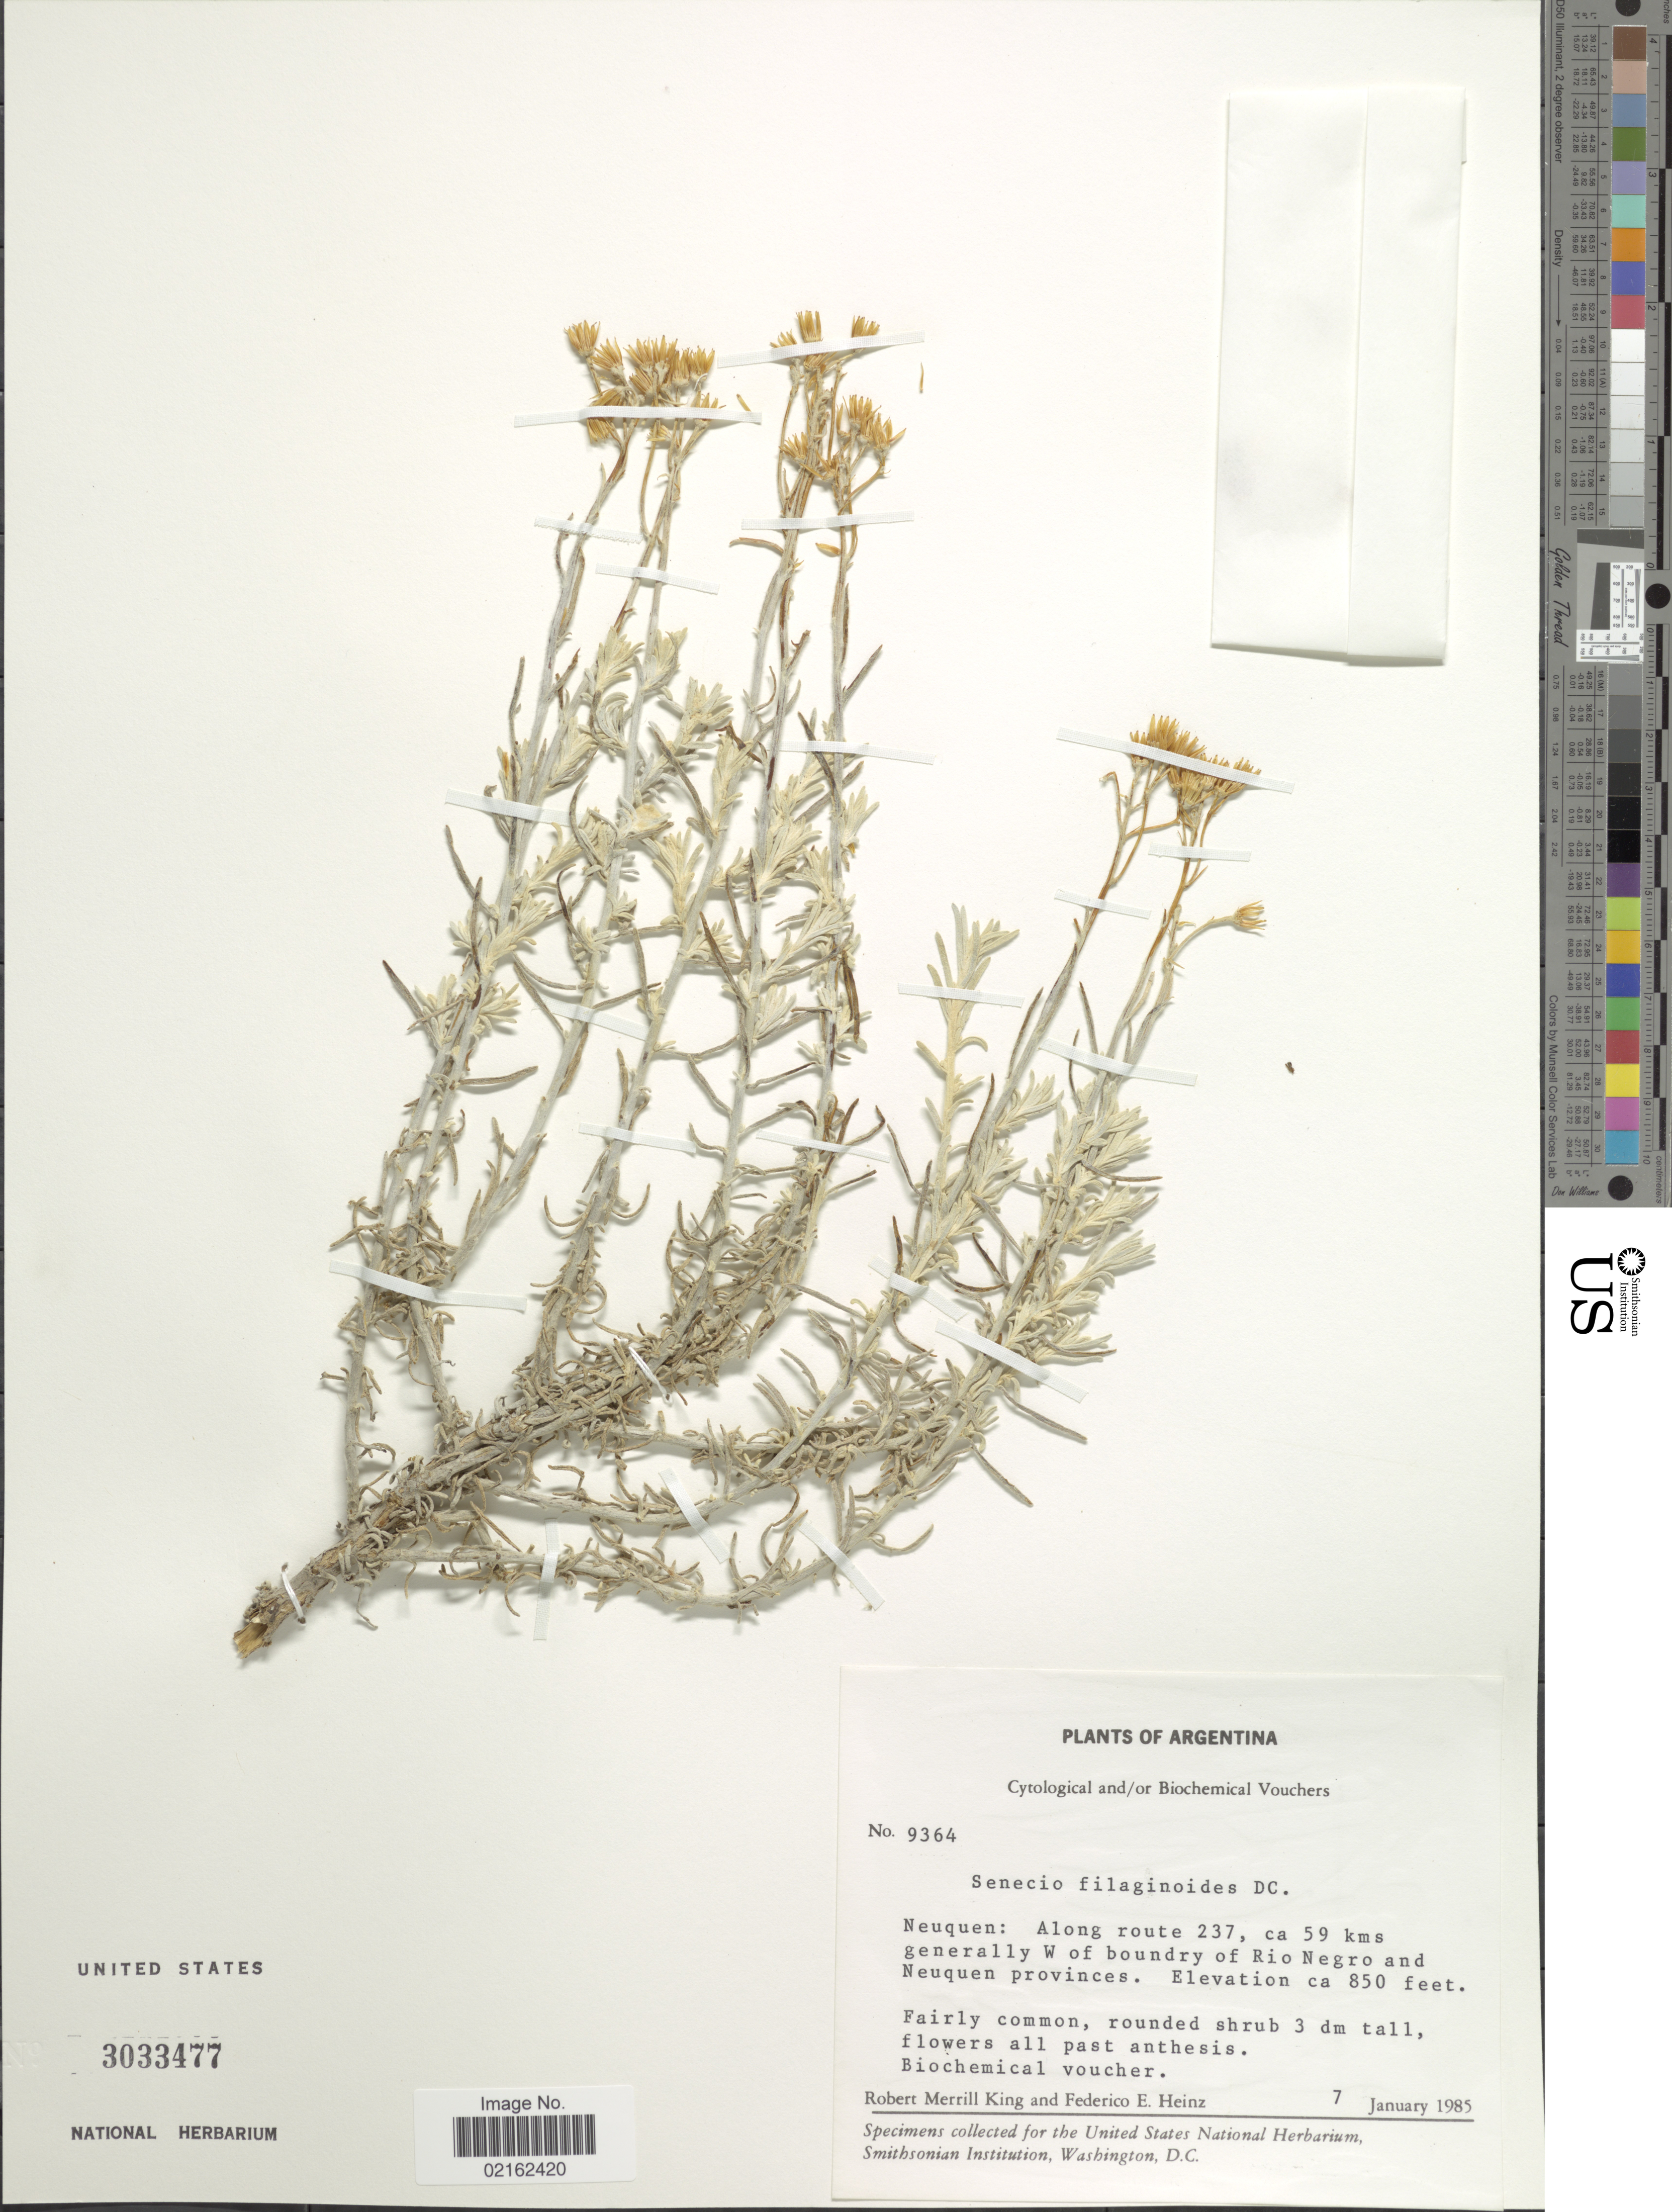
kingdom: Plantae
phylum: Tracheophyta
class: Magnoliopsida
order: Asterales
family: Asteraceae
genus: Senecio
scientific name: Senecio filaginoides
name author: DC.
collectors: R. M. King & F. Heinz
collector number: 9364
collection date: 1985-01-07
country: Argentina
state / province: Neuquen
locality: Along route 237, ca 59 kms generally W of boundary of Rio Negro and Neuquen provinces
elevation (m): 259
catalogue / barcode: US 3033477